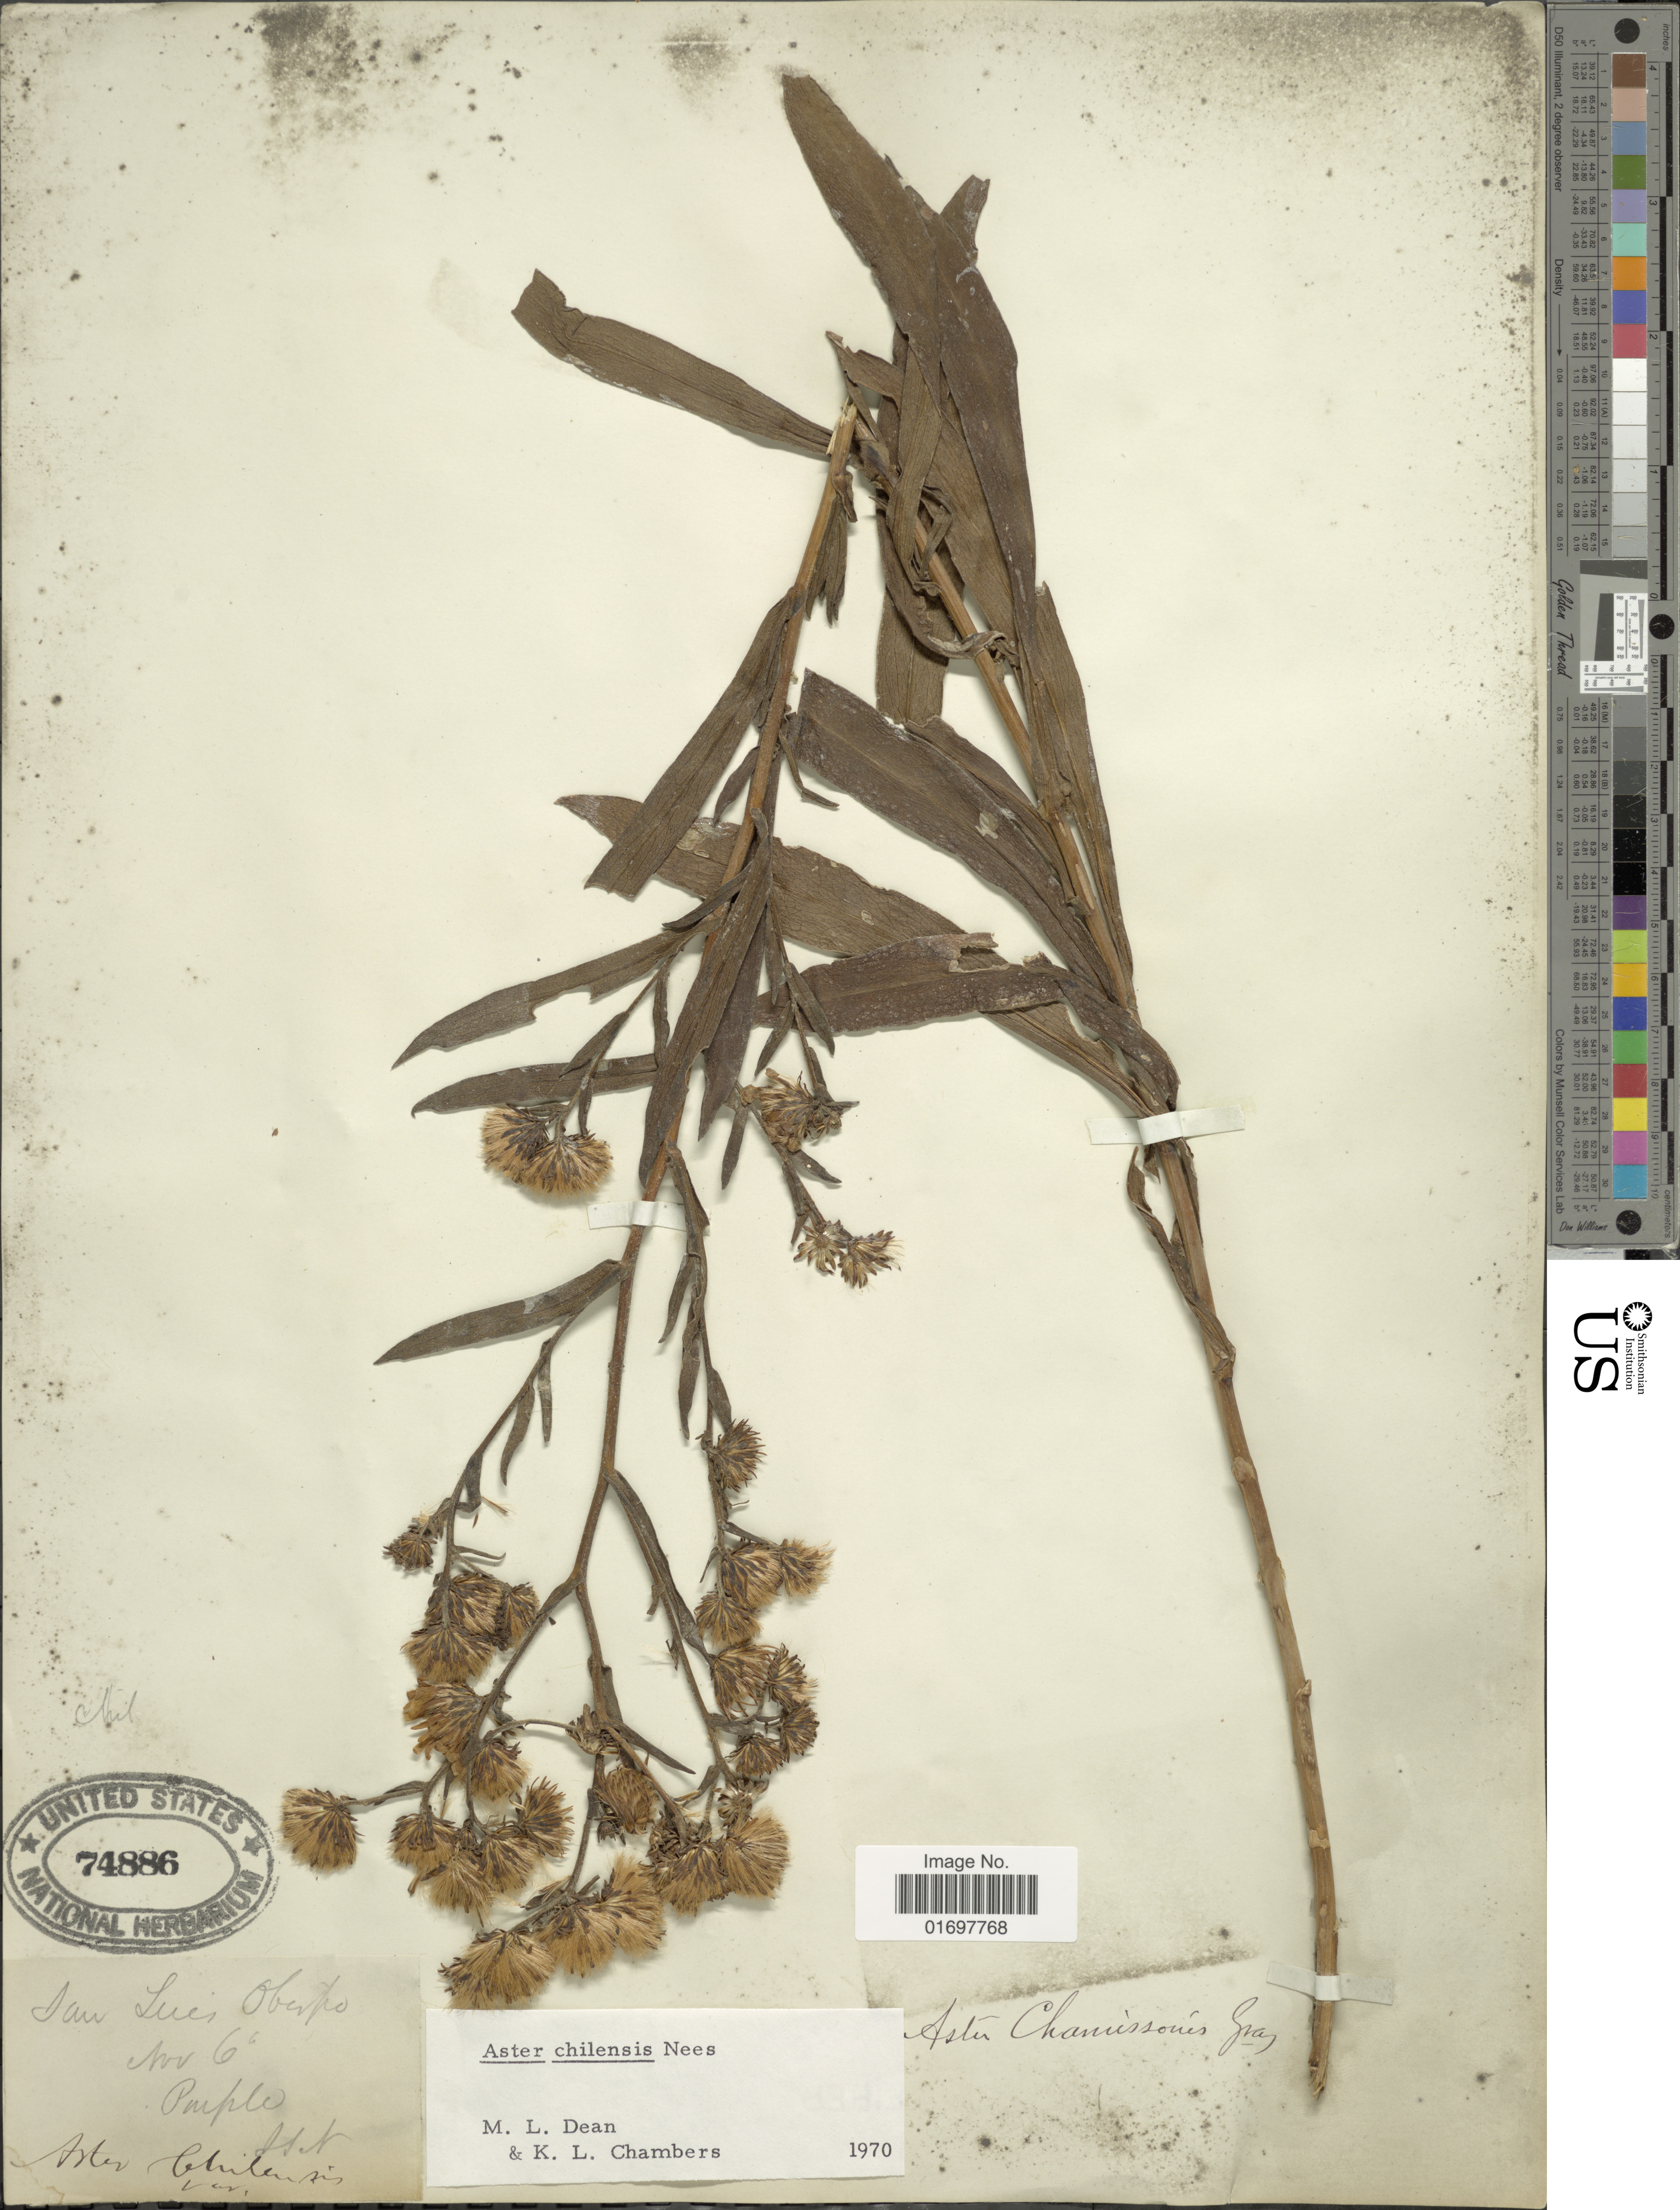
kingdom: Plantae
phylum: Tracheophyta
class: Magnoliopsida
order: Asterales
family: Asteraceae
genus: Symphyotrichum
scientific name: Symphyotrichum chilense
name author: (Nees) G.L. Nesom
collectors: J. S. N.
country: United States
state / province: California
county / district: San Luis Obispo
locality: San Luis Obispo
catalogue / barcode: US 74886